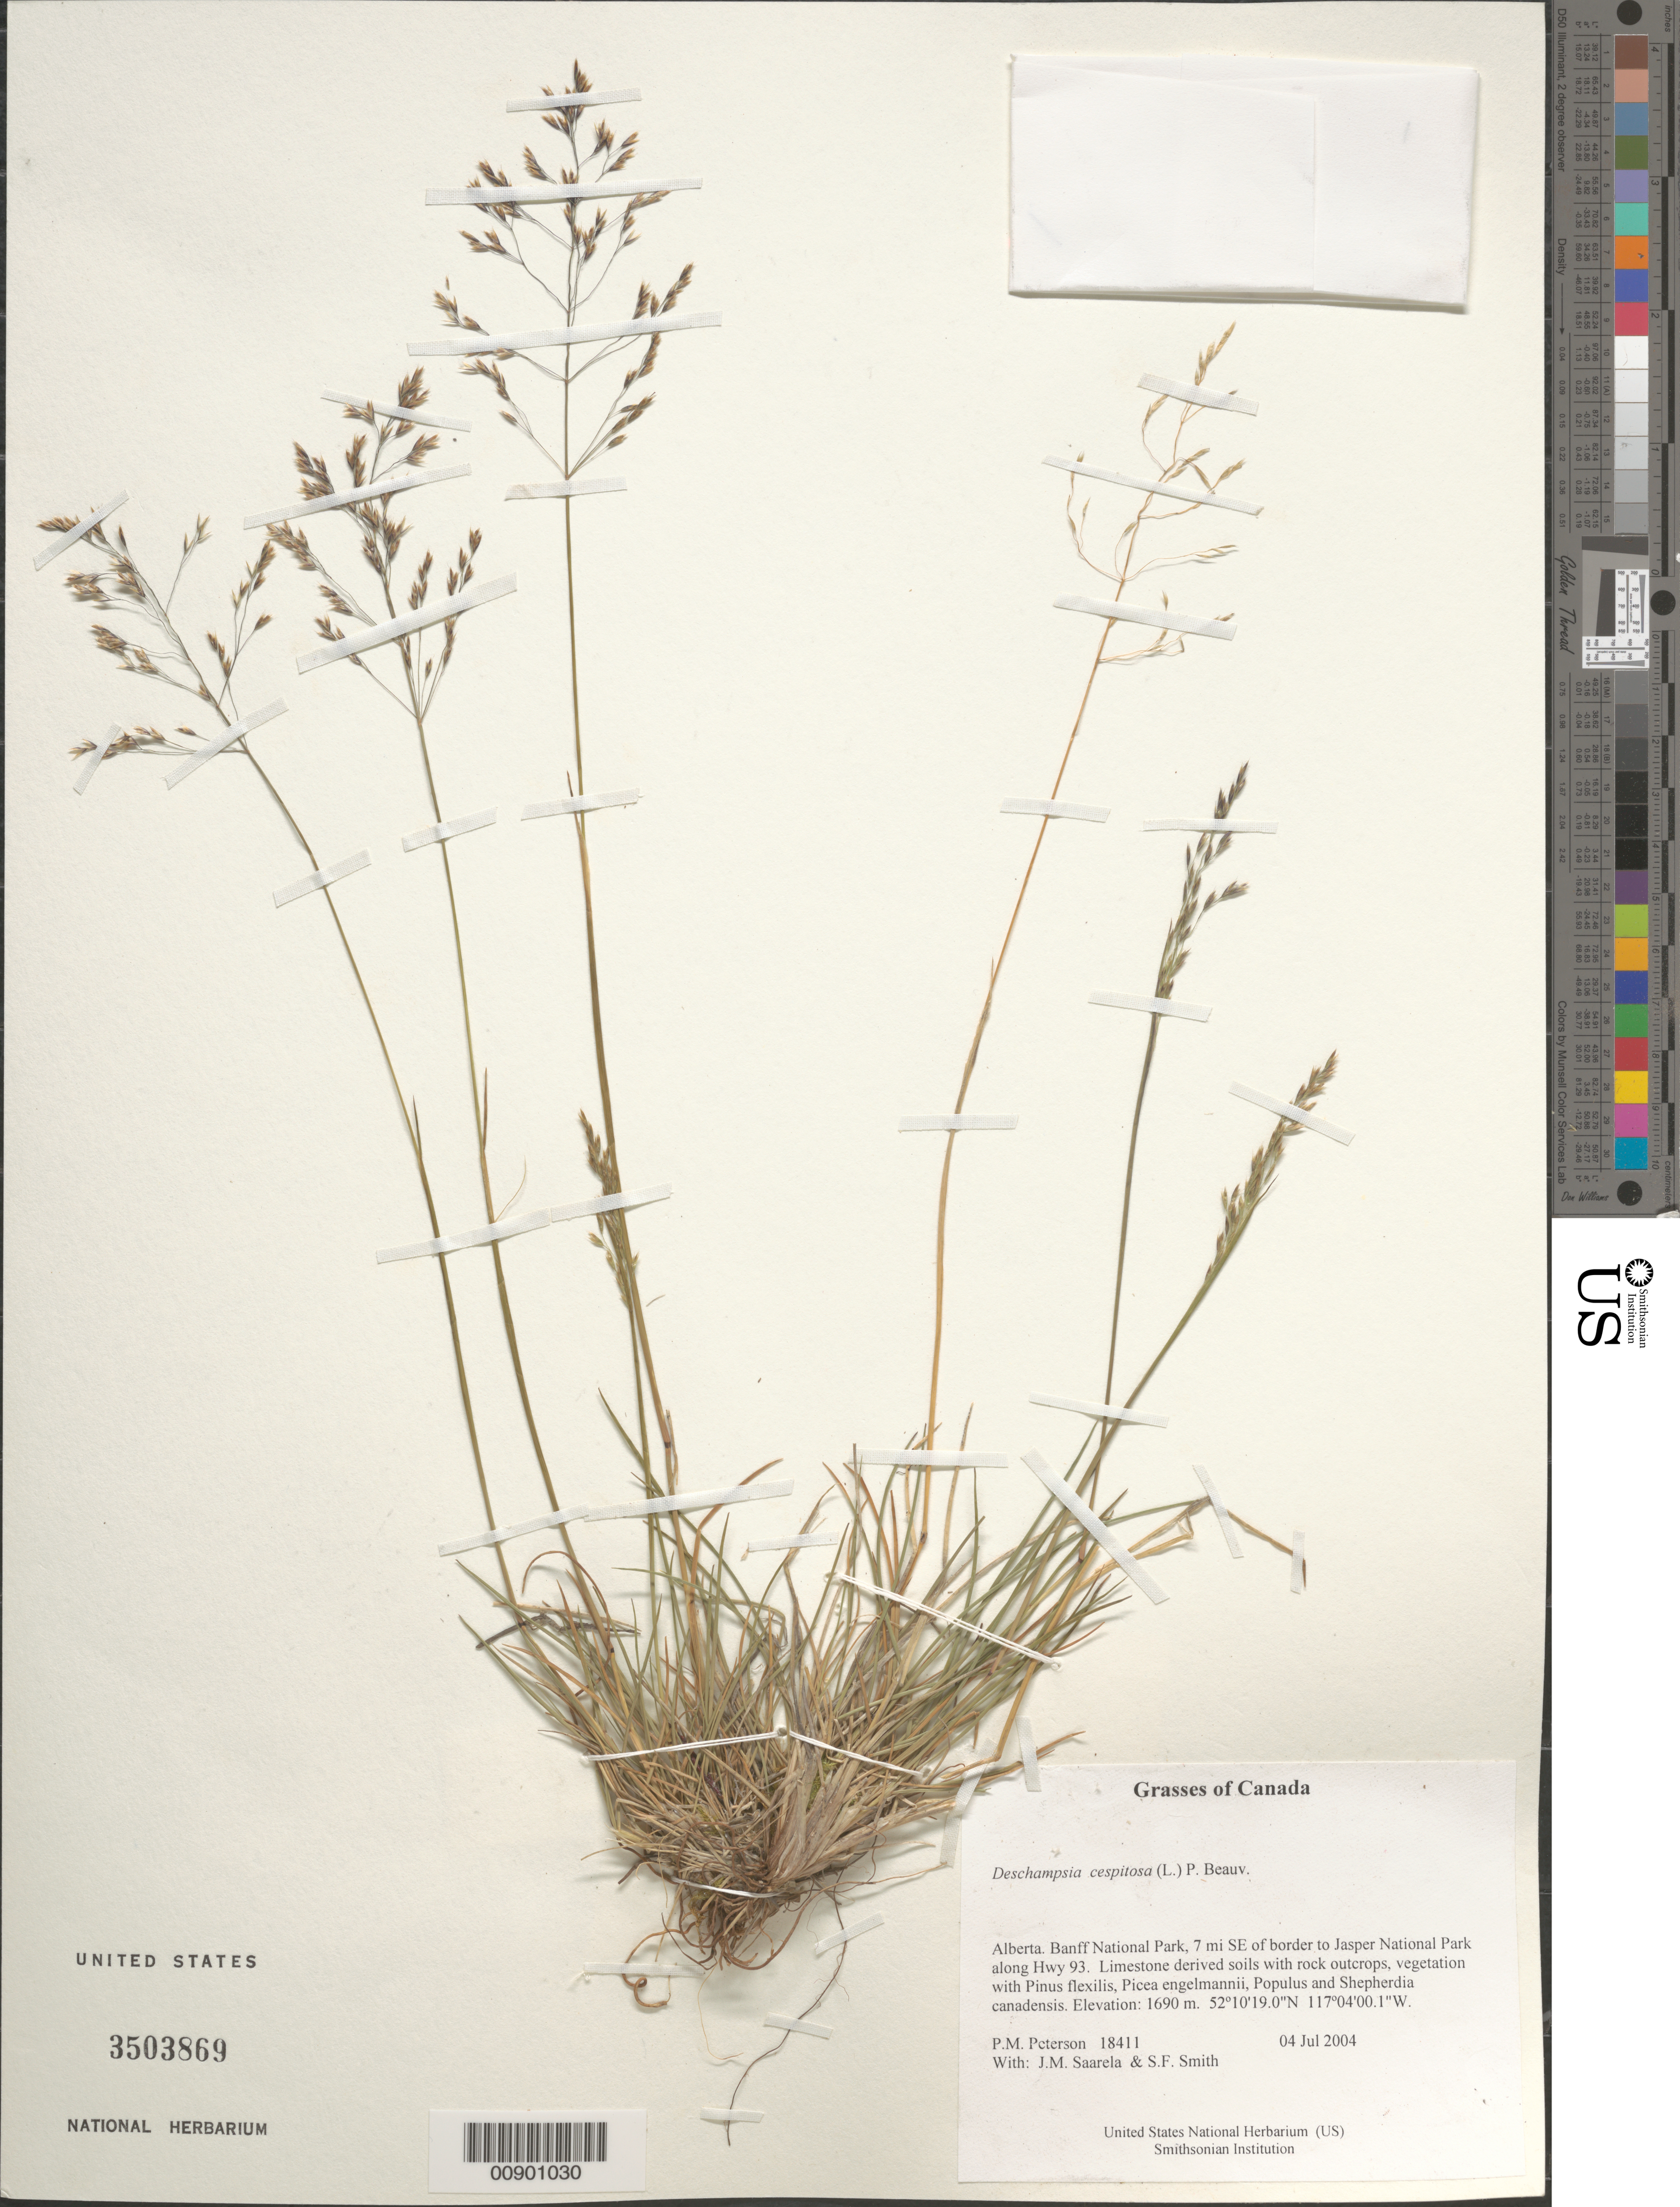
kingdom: Plantae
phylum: Tracheophyta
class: Liliopsida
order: Poales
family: Poaceae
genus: Deschampsia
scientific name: Deschampsia cespitosa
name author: (L.) P. Beauv.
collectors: P. M. Peterson, J. Saarela & S.F. Smith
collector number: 18411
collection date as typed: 04 Jul 2004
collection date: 2004-07-04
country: Canada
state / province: Alberta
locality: Banff National Park, 7 mi SE of border to Jasper National Park along Hwy 93. Limestone derived soils with rock outcrops, vegetation with Pinus flexilis, Picea engelmannii, Populus and Shepherdia canadensis.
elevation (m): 1690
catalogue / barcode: US 3503869